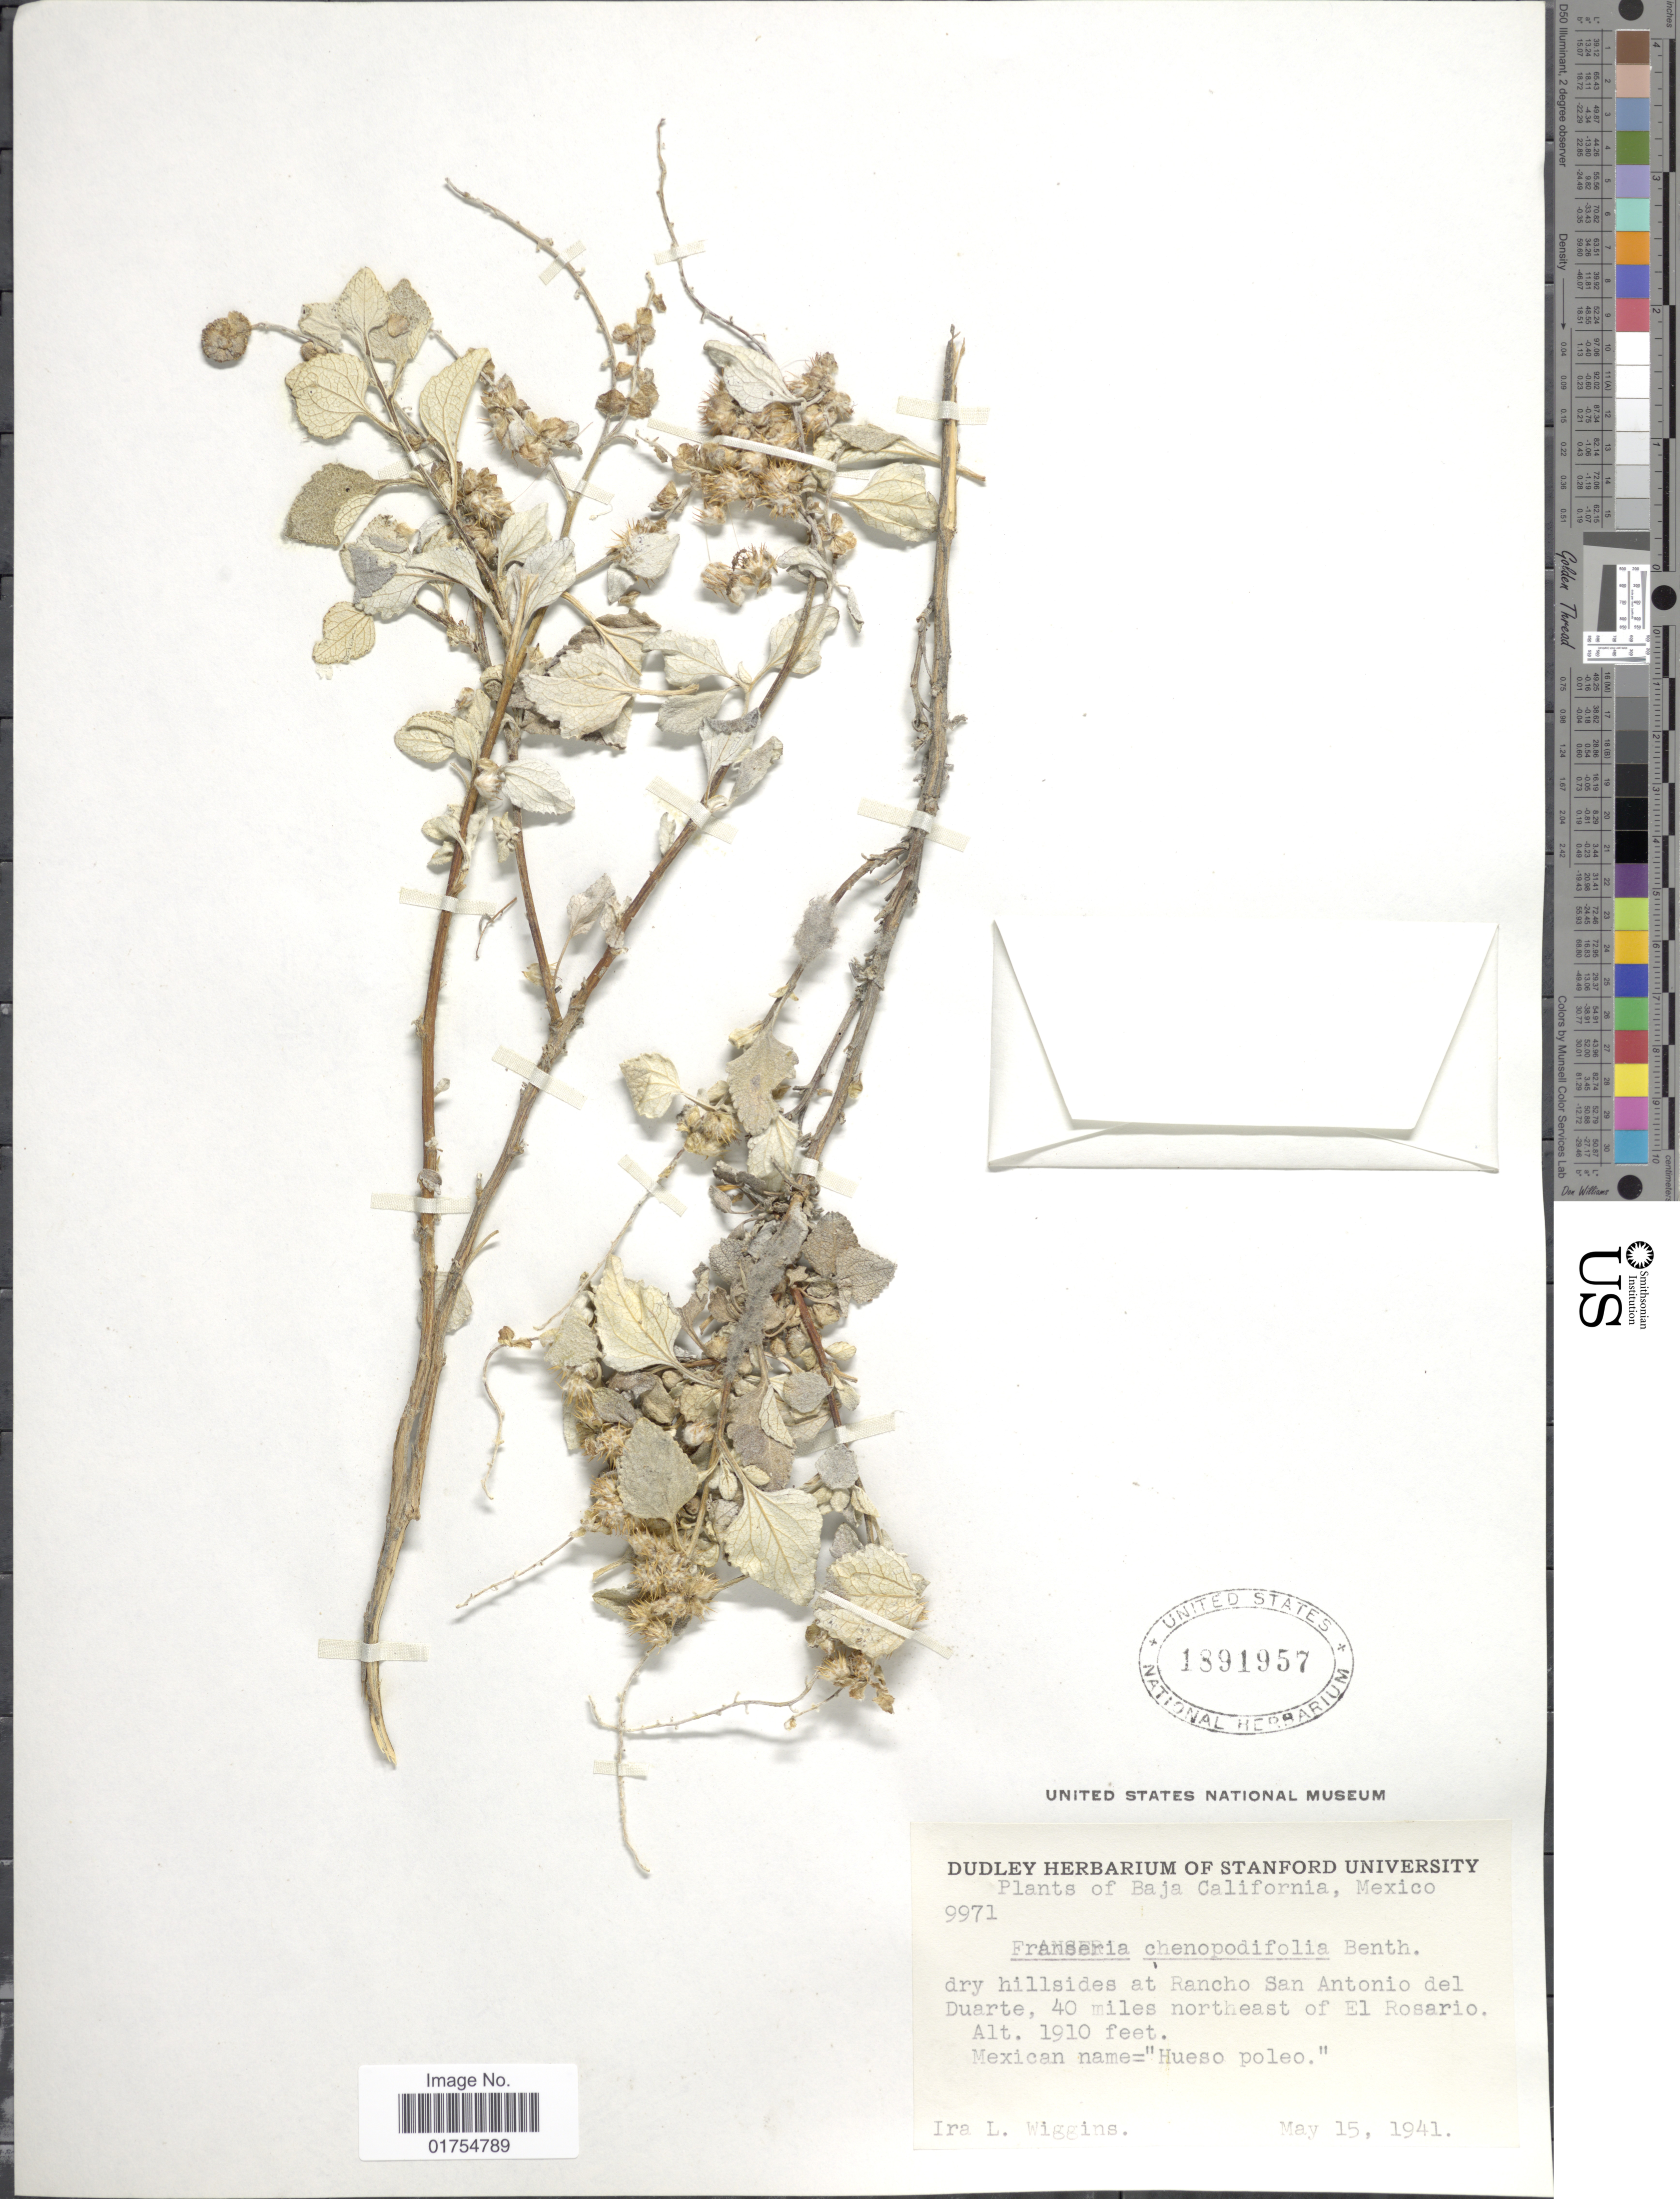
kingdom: Plantae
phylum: Tracheophyta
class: Magnoliopsida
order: Asterales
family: Asteraceae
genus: Franseria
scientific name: Franseria chenopodiifolia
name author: Benth.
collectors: I. L. Wiggins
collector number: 9971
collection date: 1941-05-15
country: Mexico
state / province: Baja California Norte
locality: At Rancho San Antonio del Duarte, 40 miles north northeast of El Rosario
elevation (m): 582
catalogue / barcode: US 1891957